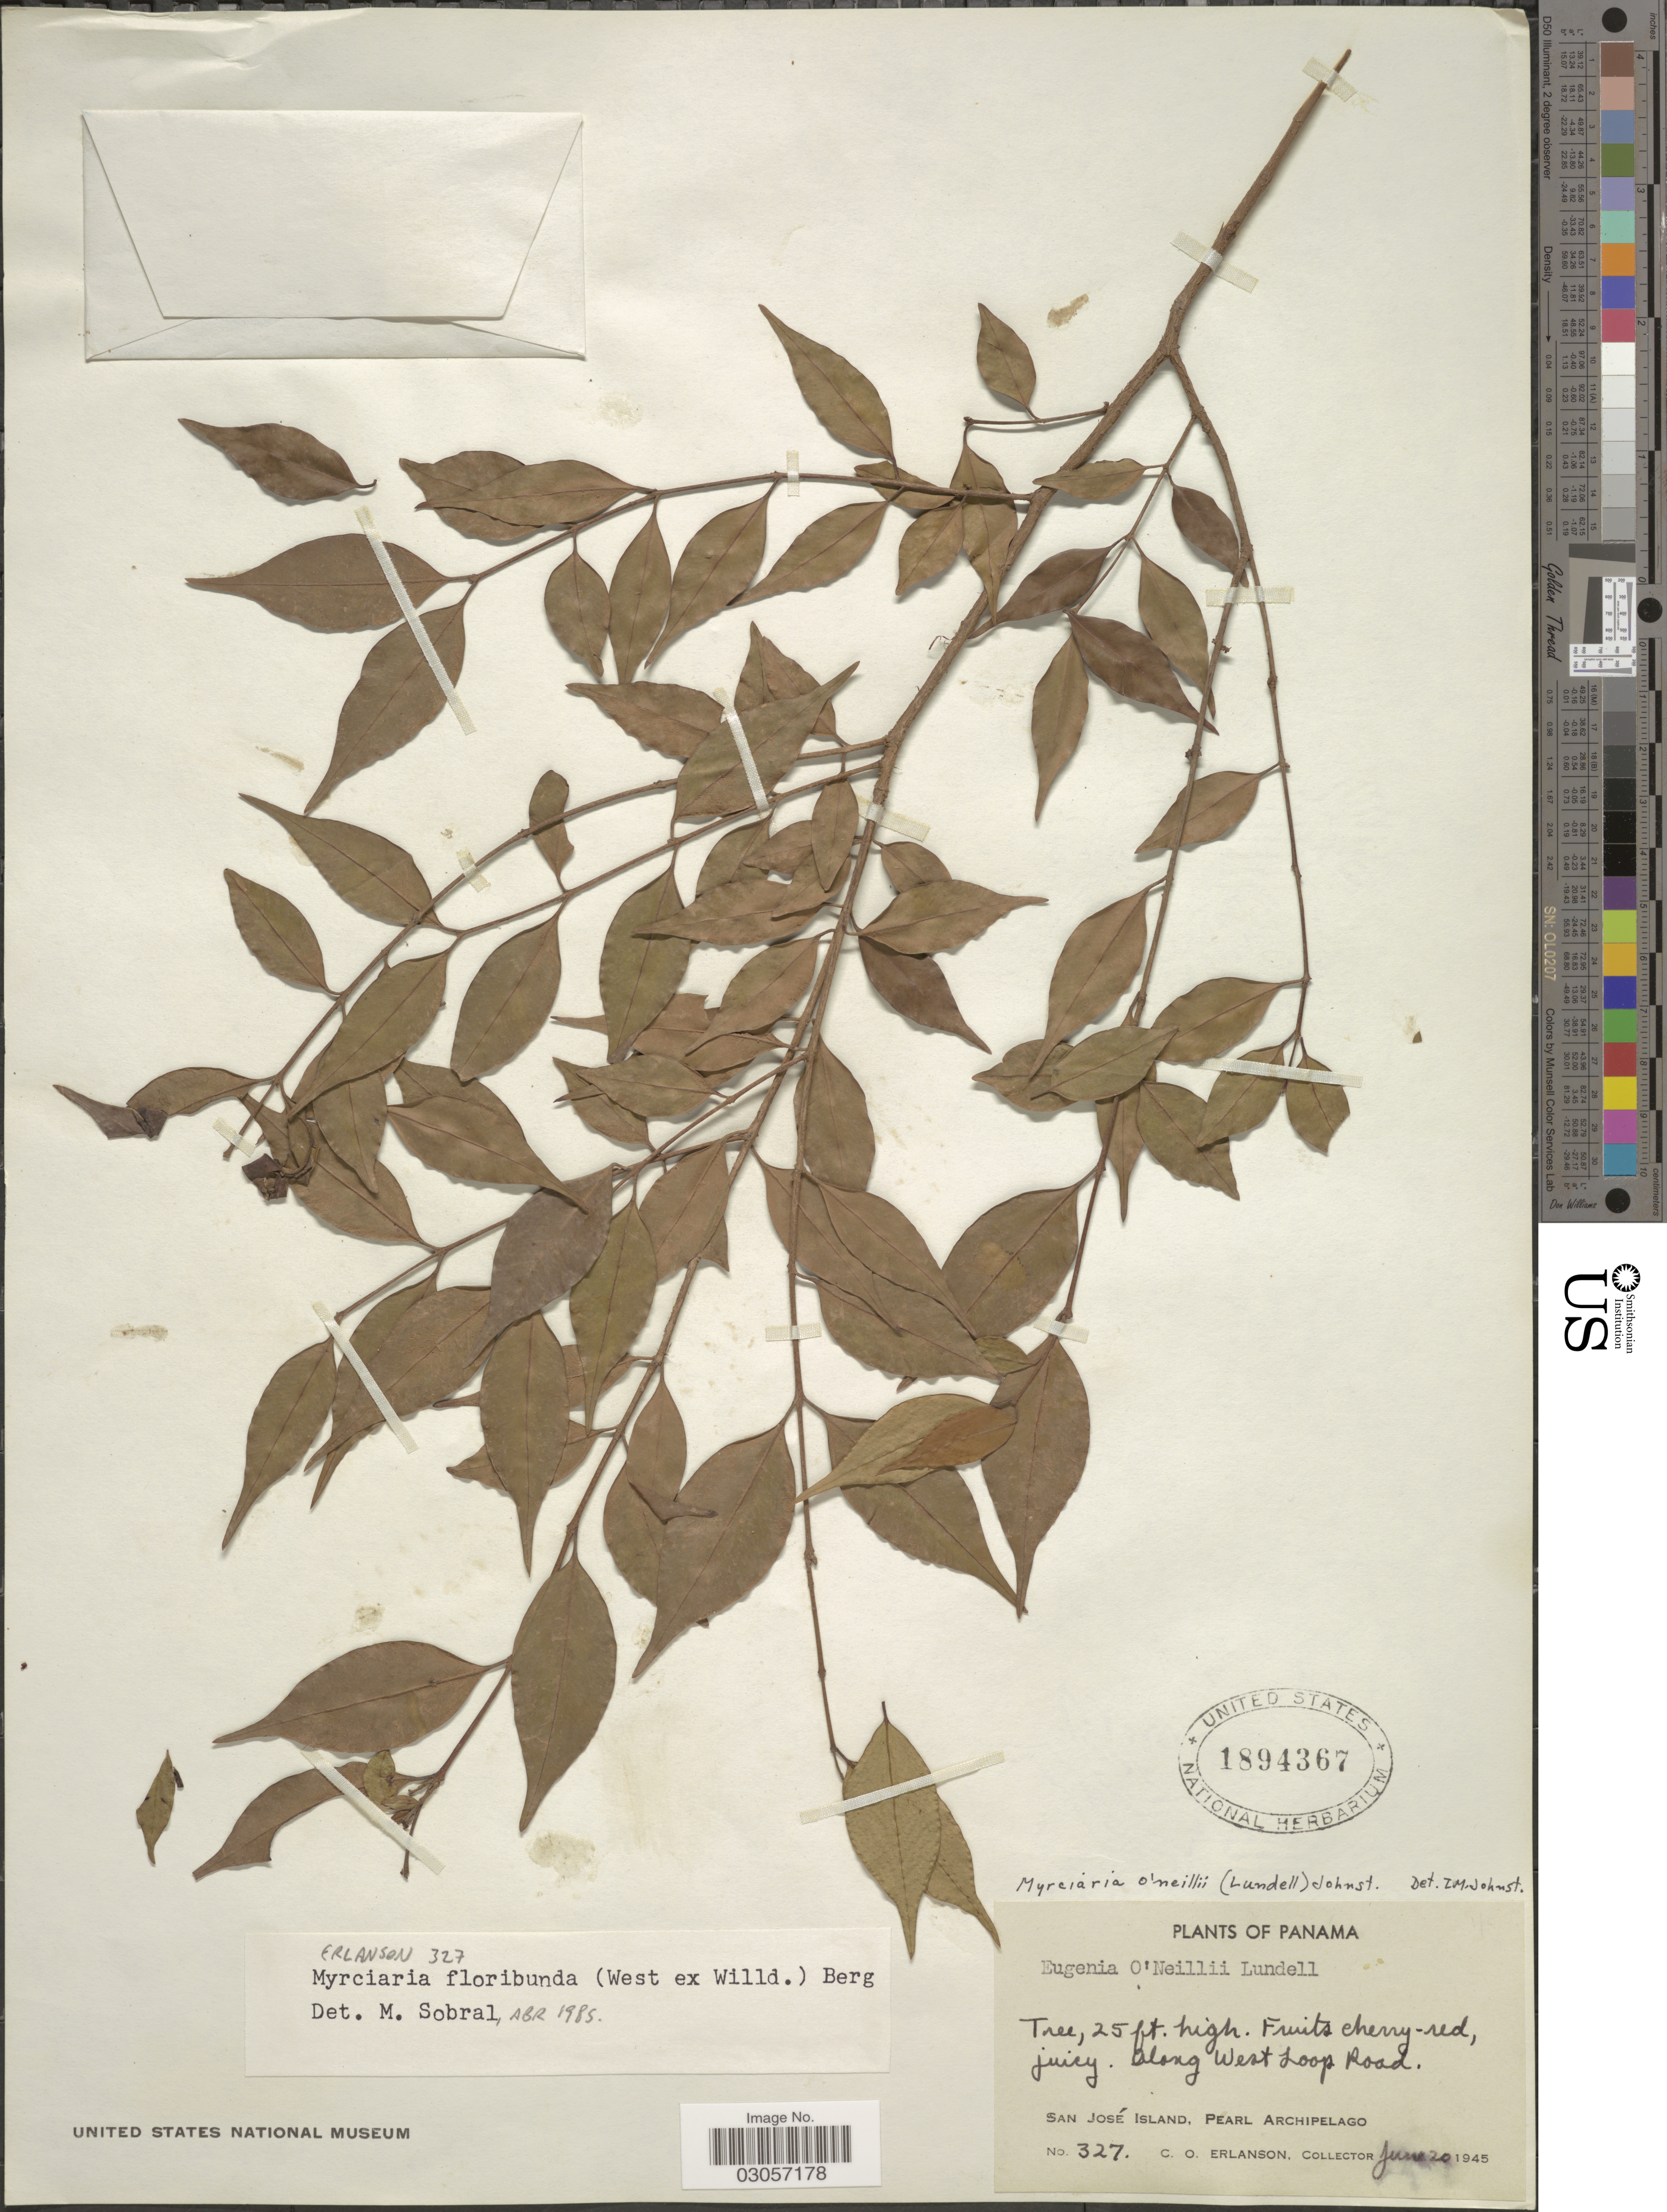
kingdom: Plantae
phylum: Tracheophyta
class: Magnoliopsida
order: Myrtales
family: Myrtaceae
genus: Myrciaria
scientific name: Myrciaria floribunda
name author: (H. West ex Willd.) O. Berg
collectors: C. O. Erlanson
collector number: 327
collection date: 1945-06-20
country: Panama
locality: Along West Loop Road, San José Island, Pearl Archipelago.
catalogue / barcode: US 1894367